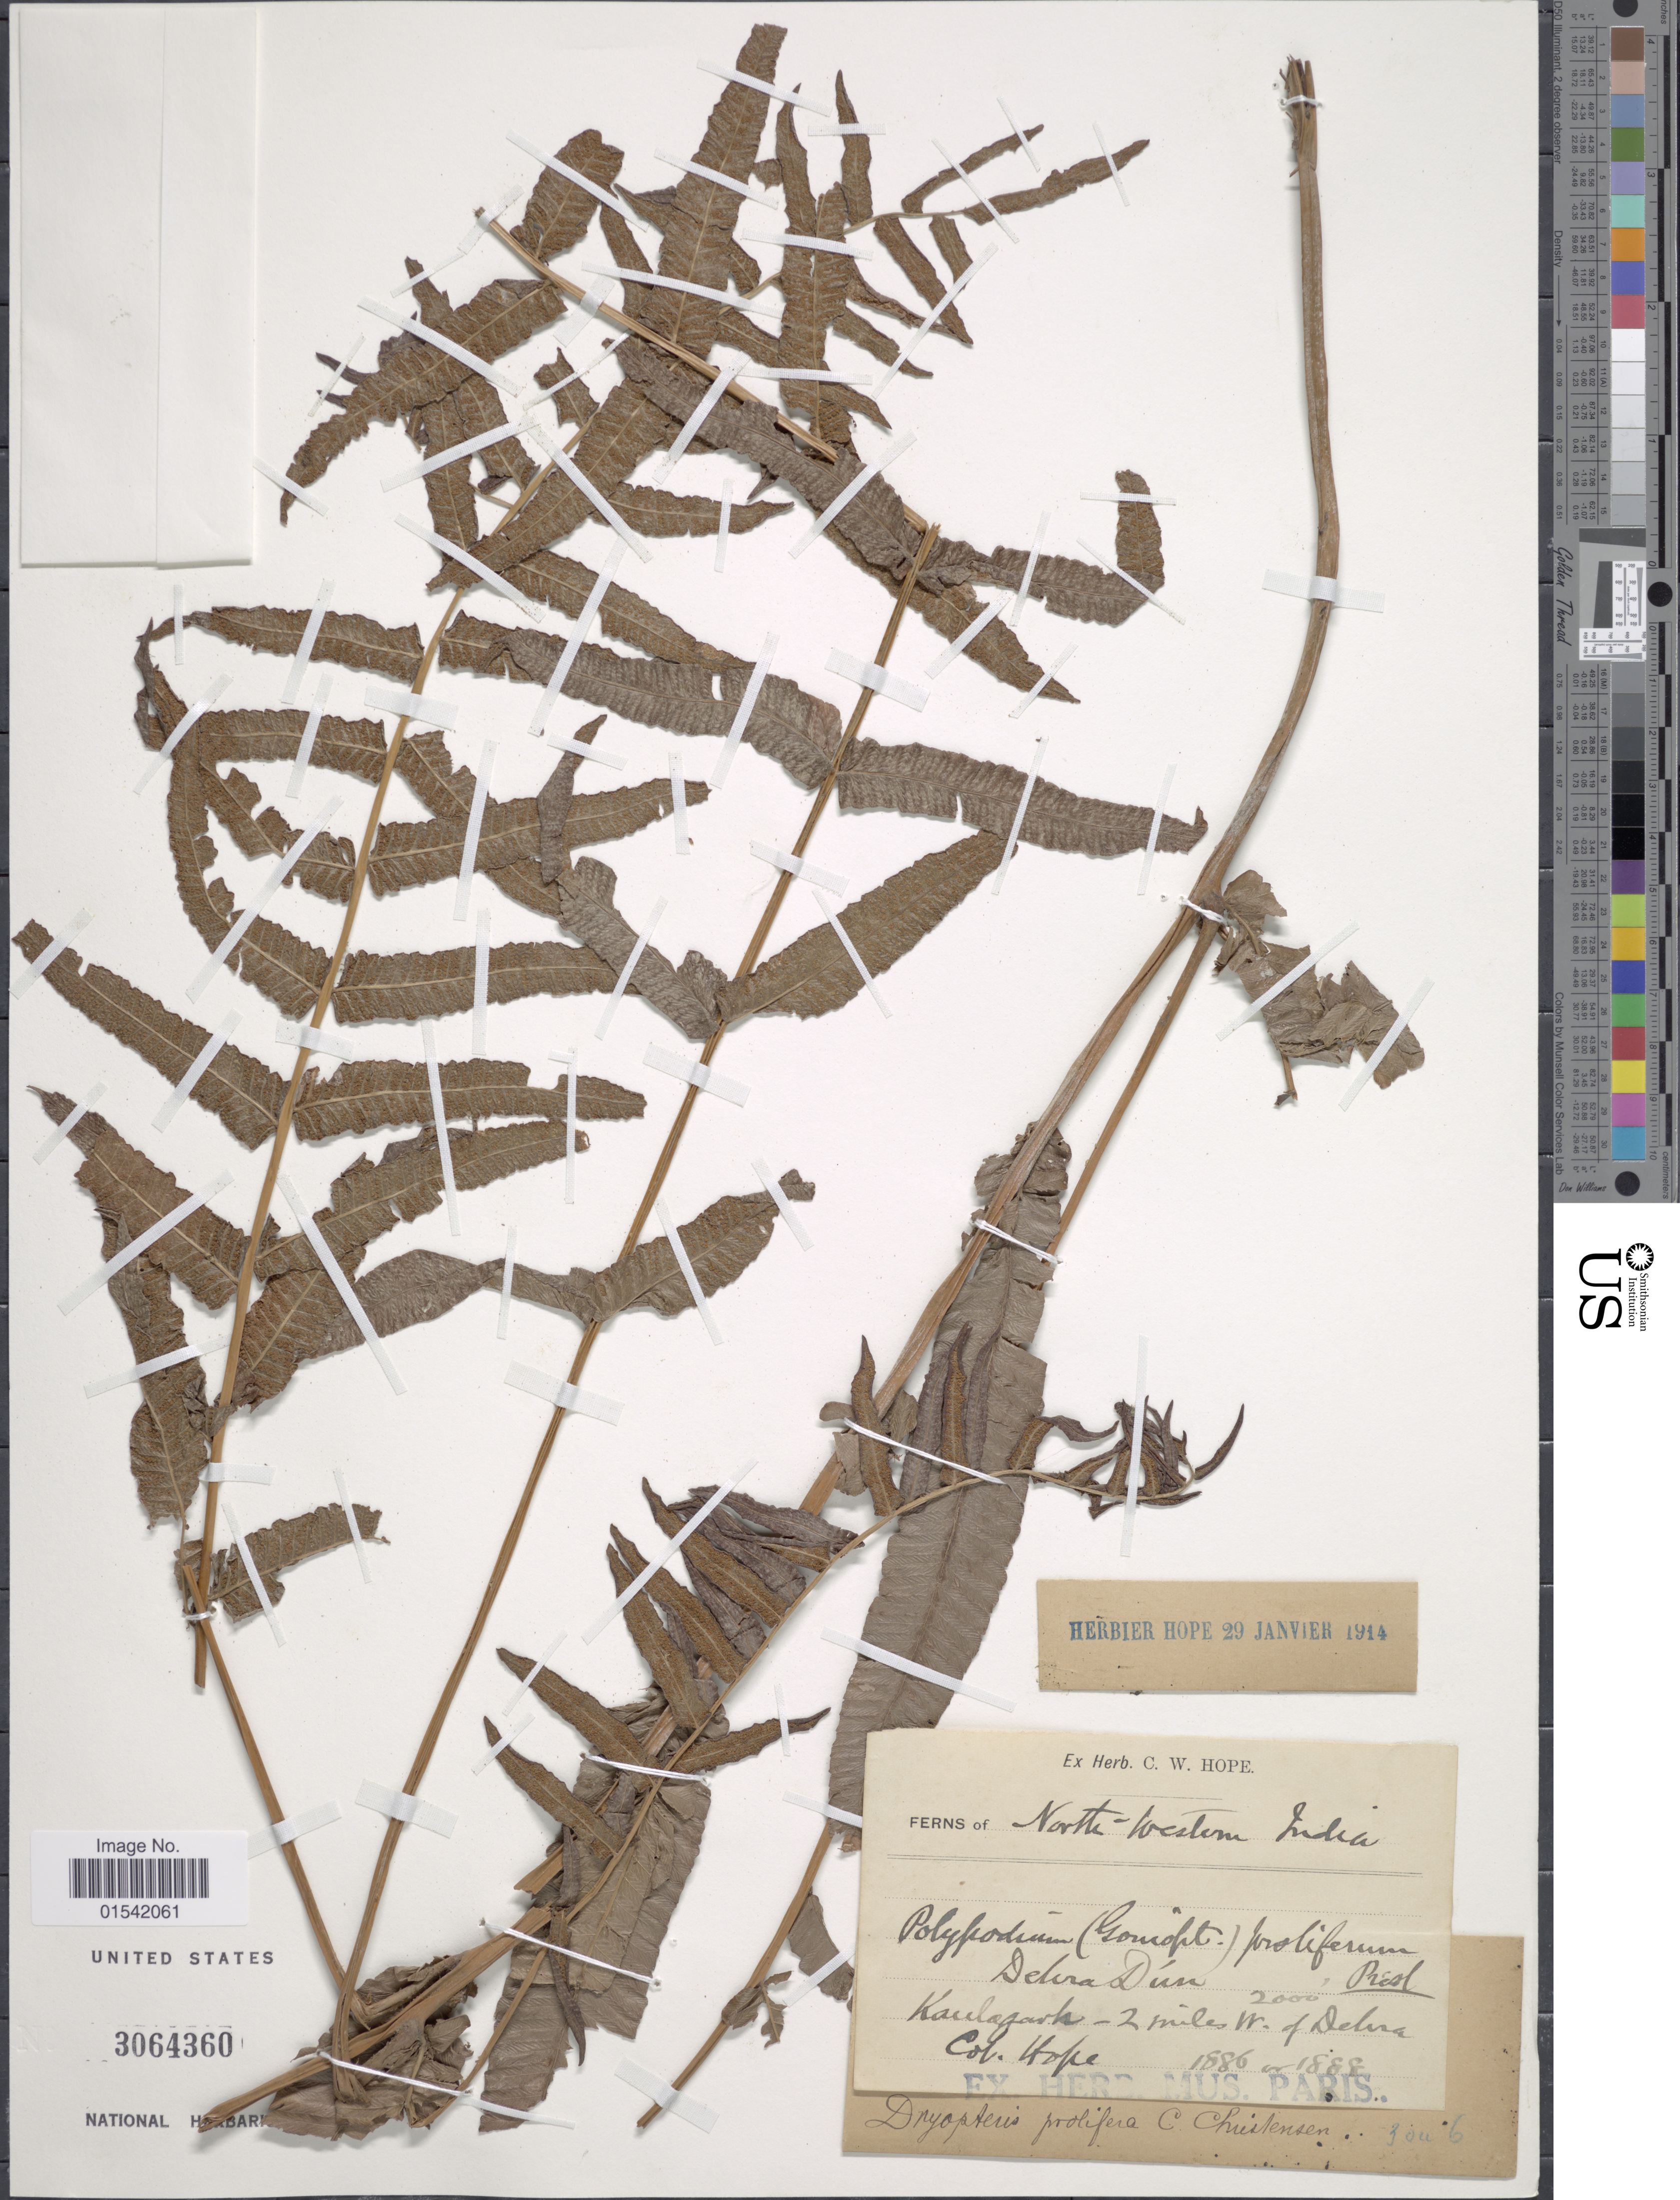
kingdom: Plantae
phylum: Tracheophyta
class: Polypodiopsida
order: Polypodiales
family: Thelypteridaceae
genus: Ampelopteris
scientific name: Ampelopteris prolifera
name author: (Retz.) Copel.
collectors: C. W. Hope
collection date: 1886/1888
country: India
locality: Norte-western India, Kaulagarta - 2 miles W. of Delira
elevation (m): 610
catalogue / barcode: US 3064360